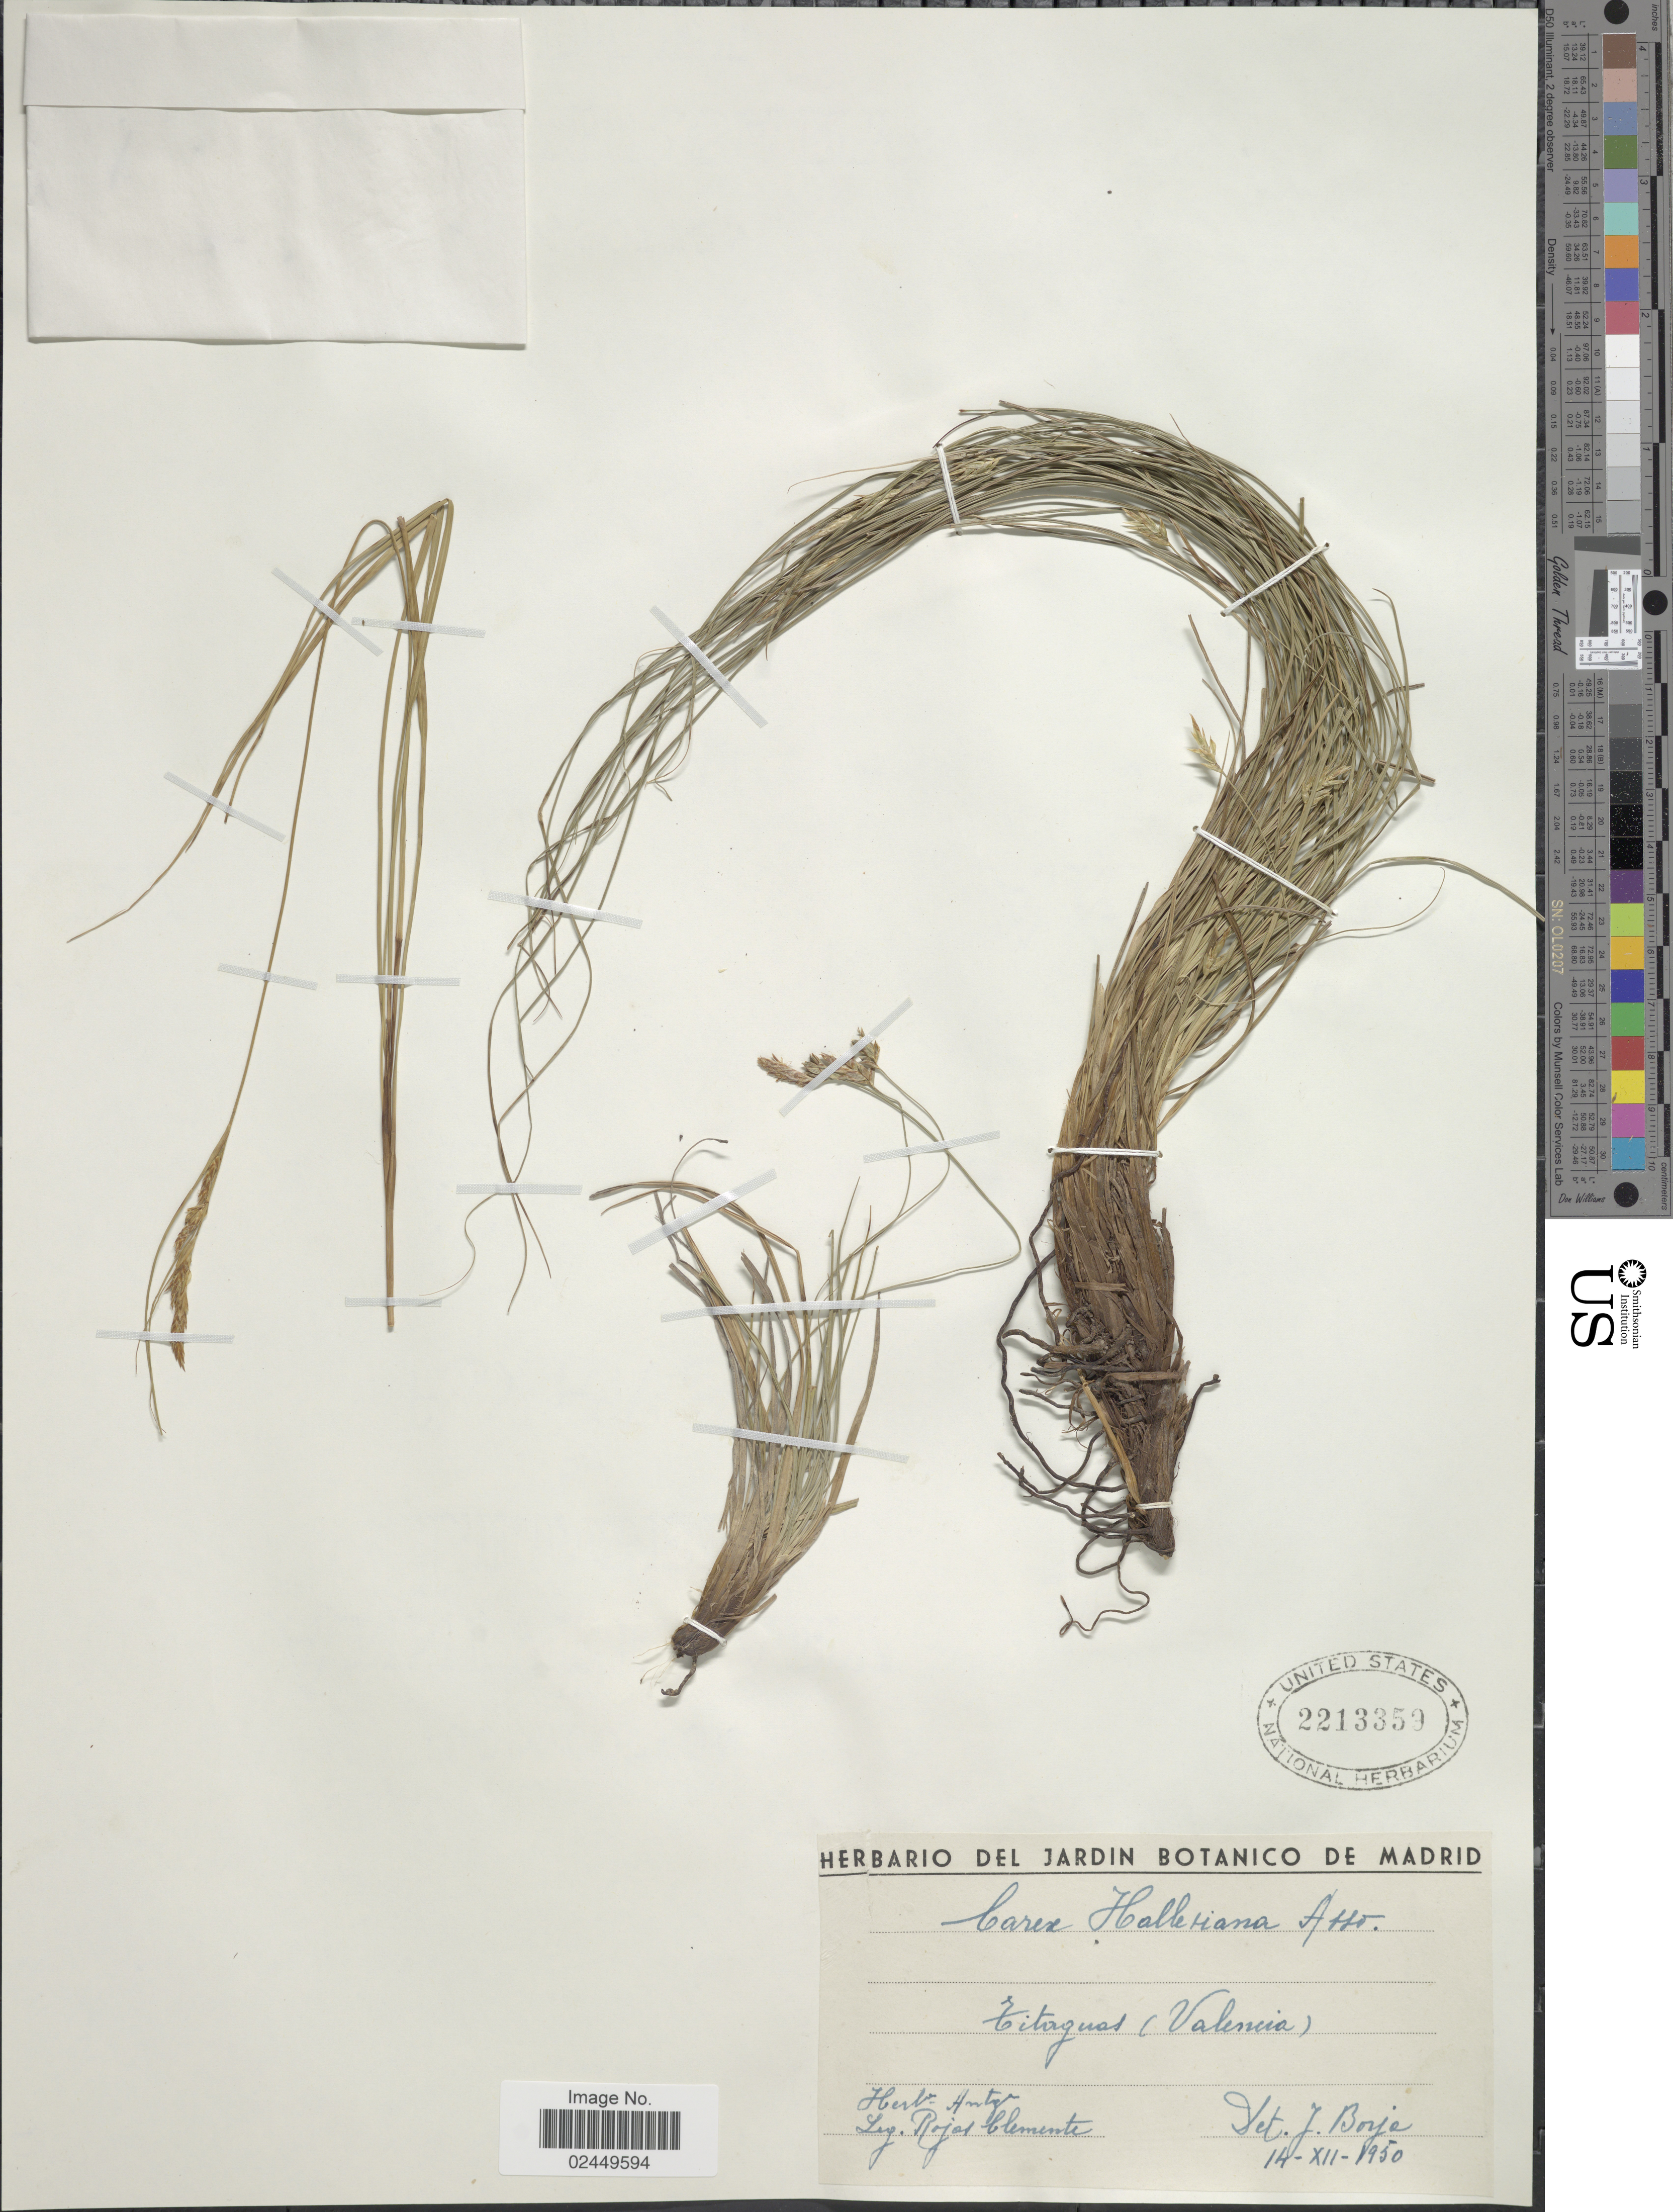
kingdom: Plantae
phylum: Tracheophyta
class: Liliopsida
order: Poales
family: Cyperaceae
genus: Carex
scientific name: Carex halleriana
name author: Asso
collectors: R. Clemente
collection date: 1950-12-14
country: Spain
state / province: Valenciana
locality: Titaguas (Valencia)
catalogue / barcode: US 2213359